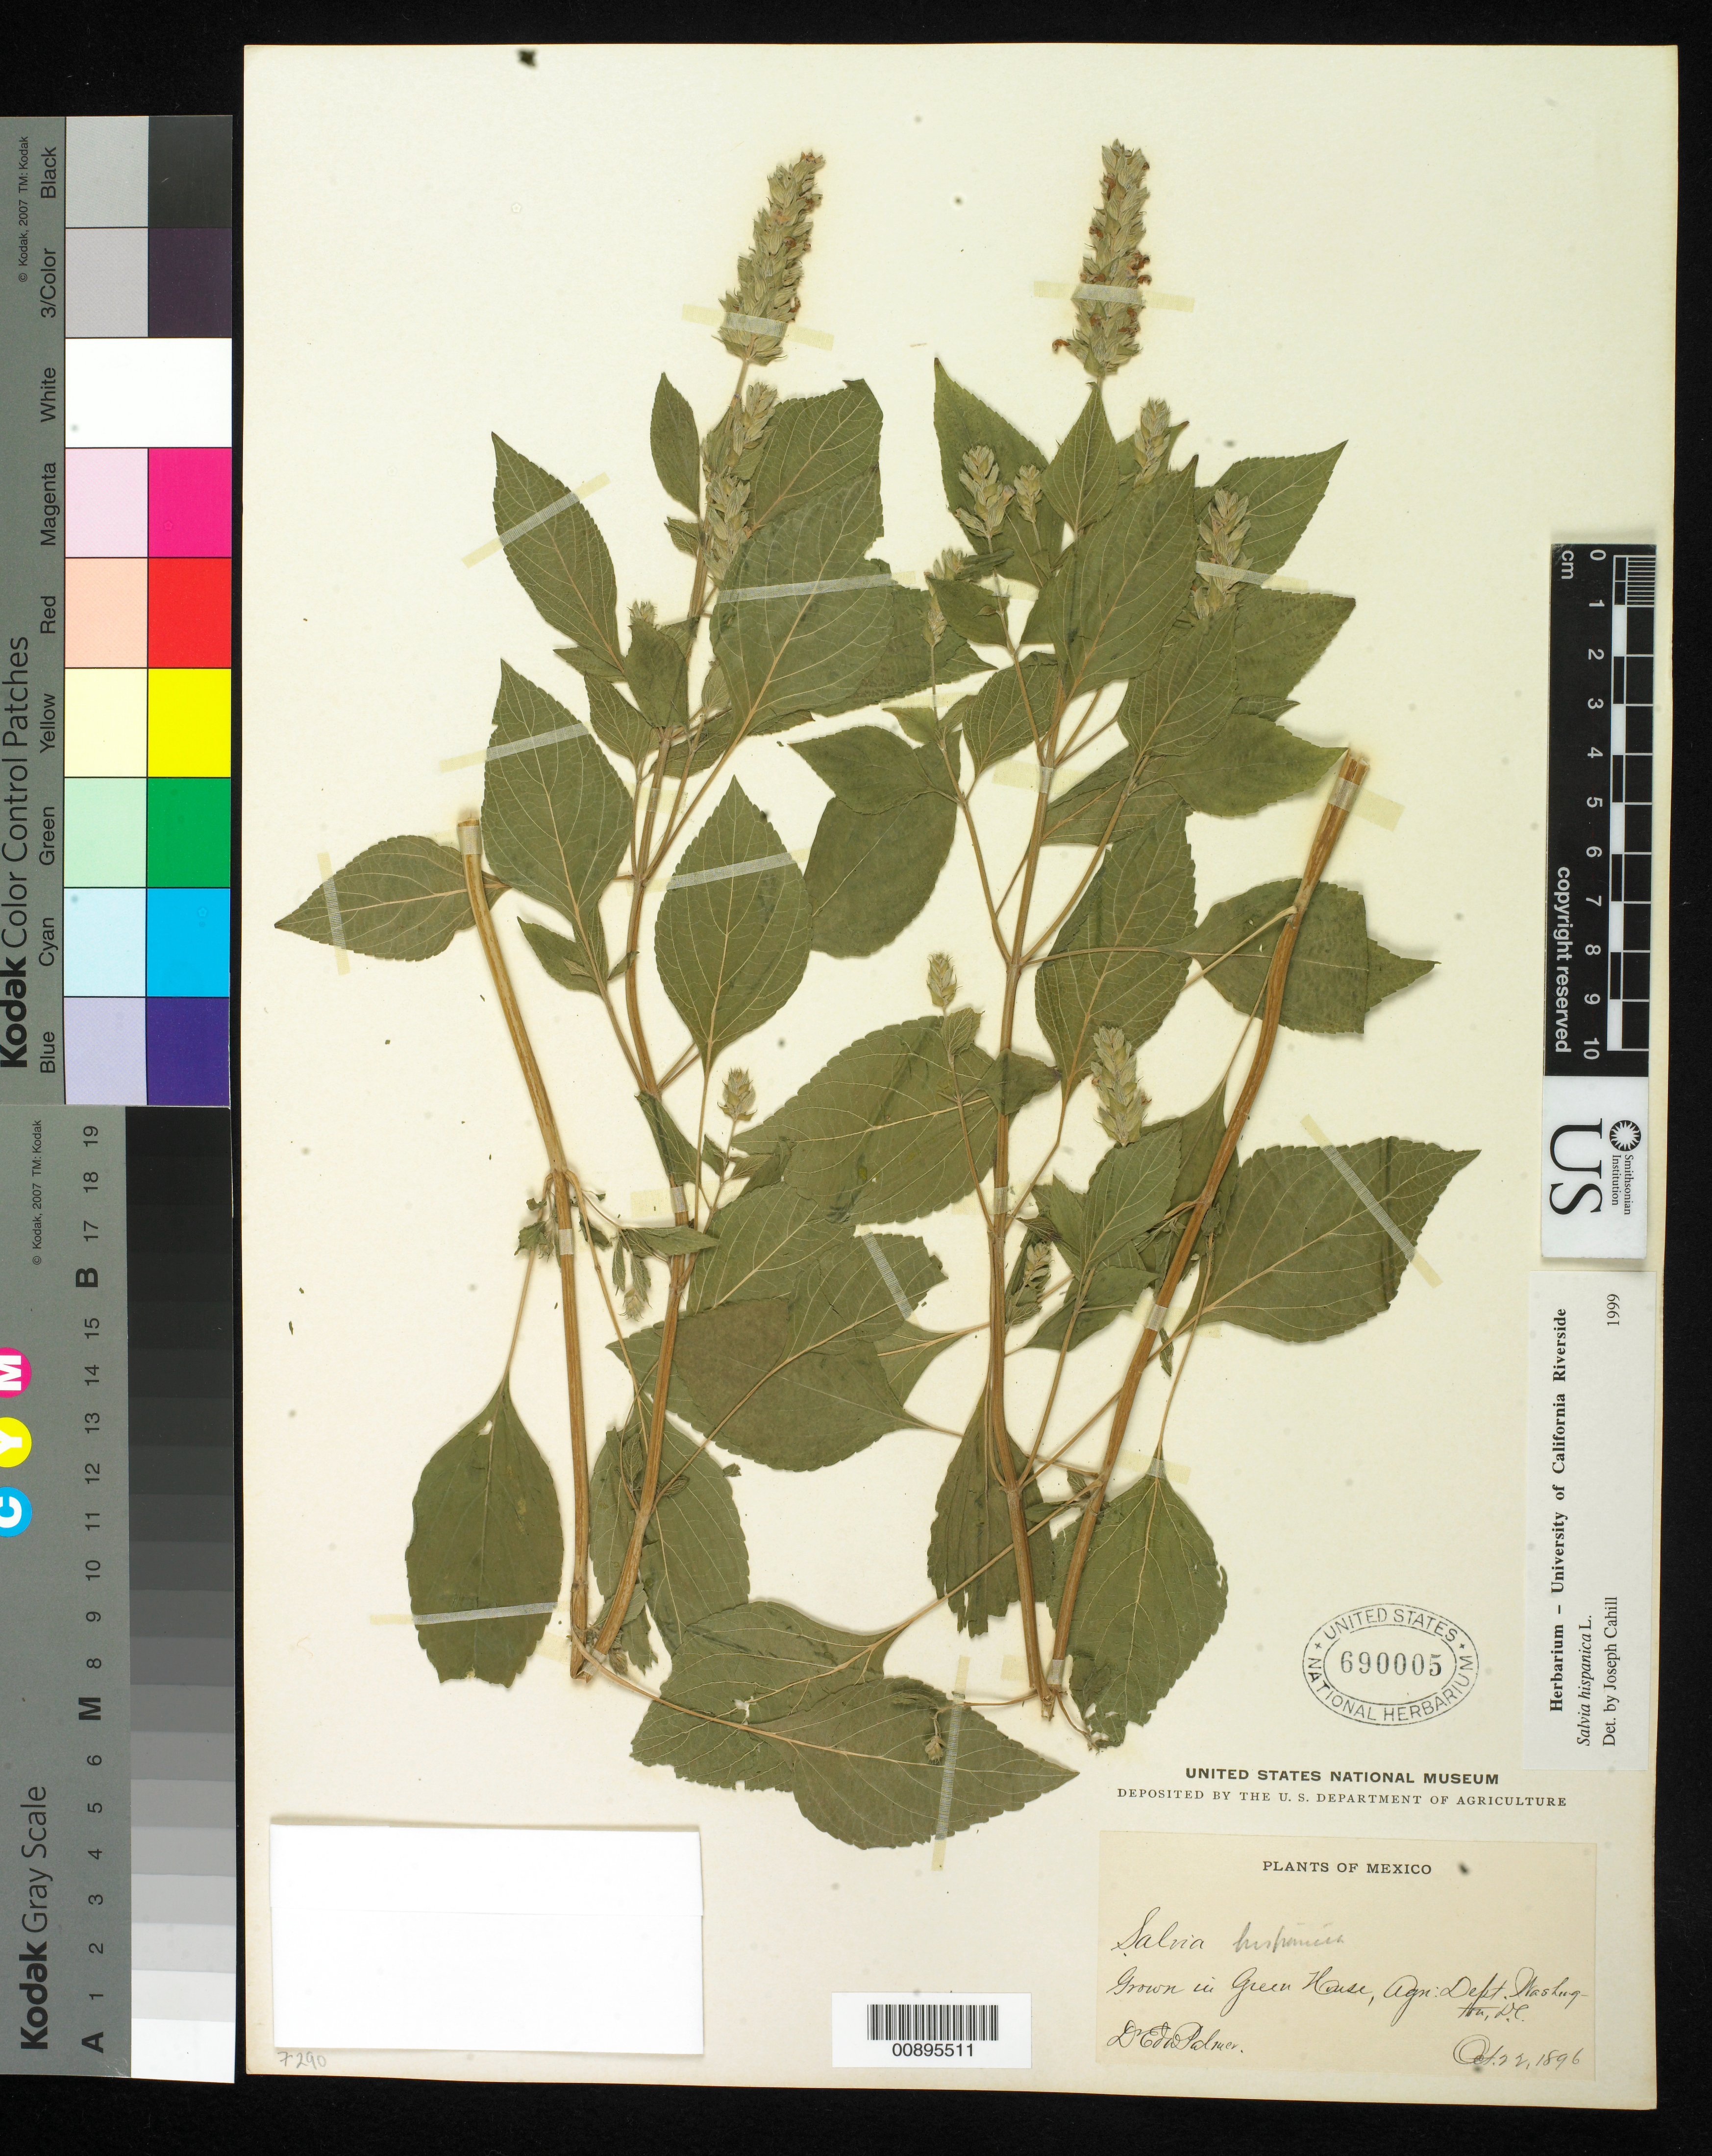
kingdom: Plantae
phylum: Tracheophyta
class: Magnoliopsida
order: Lamiales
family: Lamiaceae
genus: Salvia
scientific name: Salvia hispanica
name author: L.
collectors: E. Palmer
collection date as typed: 22 Oct 1896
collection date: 1896-10-22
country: Mexico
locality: Mexico.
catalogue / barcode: US 690005